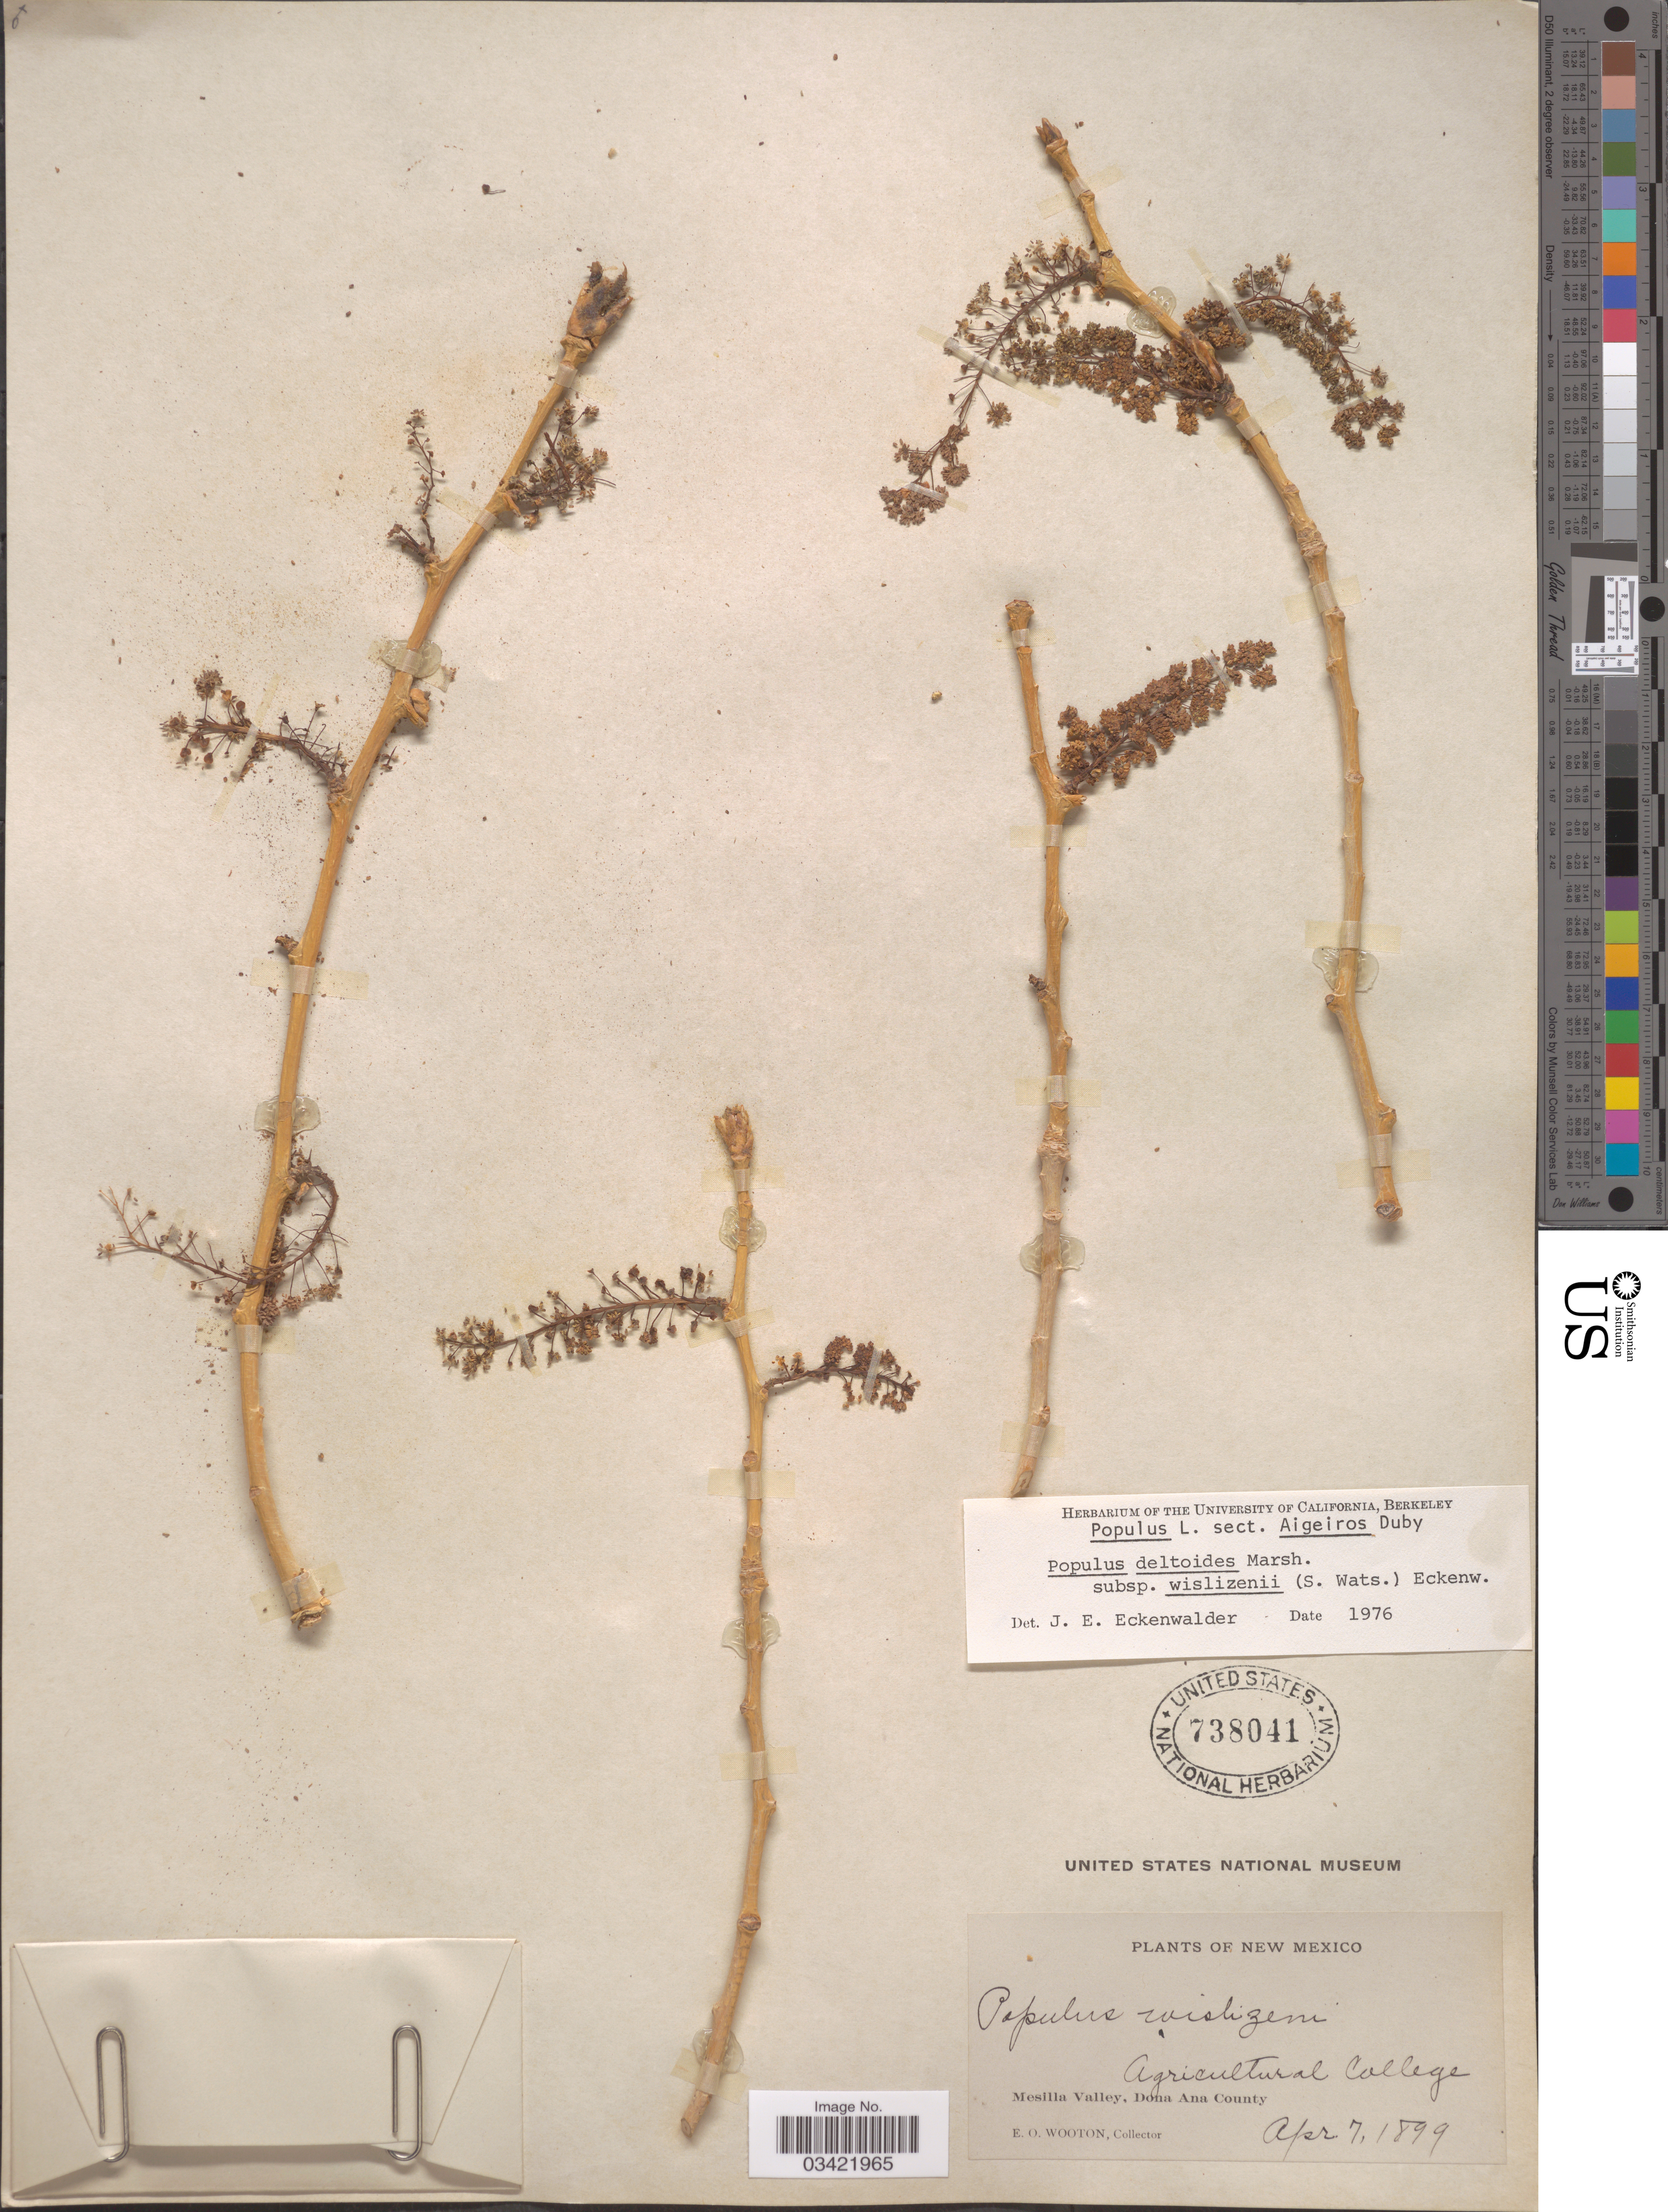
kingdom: Plantae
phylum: Tracheophyta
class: Magnoliopsida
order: Malpighiales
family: Salicaceae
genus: Populus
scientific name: Populus deltoides subsp. wislizeni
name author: (S. Watson) Eckenw.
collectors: E. O. Wooton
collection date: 1899-04-07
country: United States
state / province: New Mexico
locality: Agricultural College. Mesilla Valley, Dona Ana County.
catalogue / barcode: US 738041